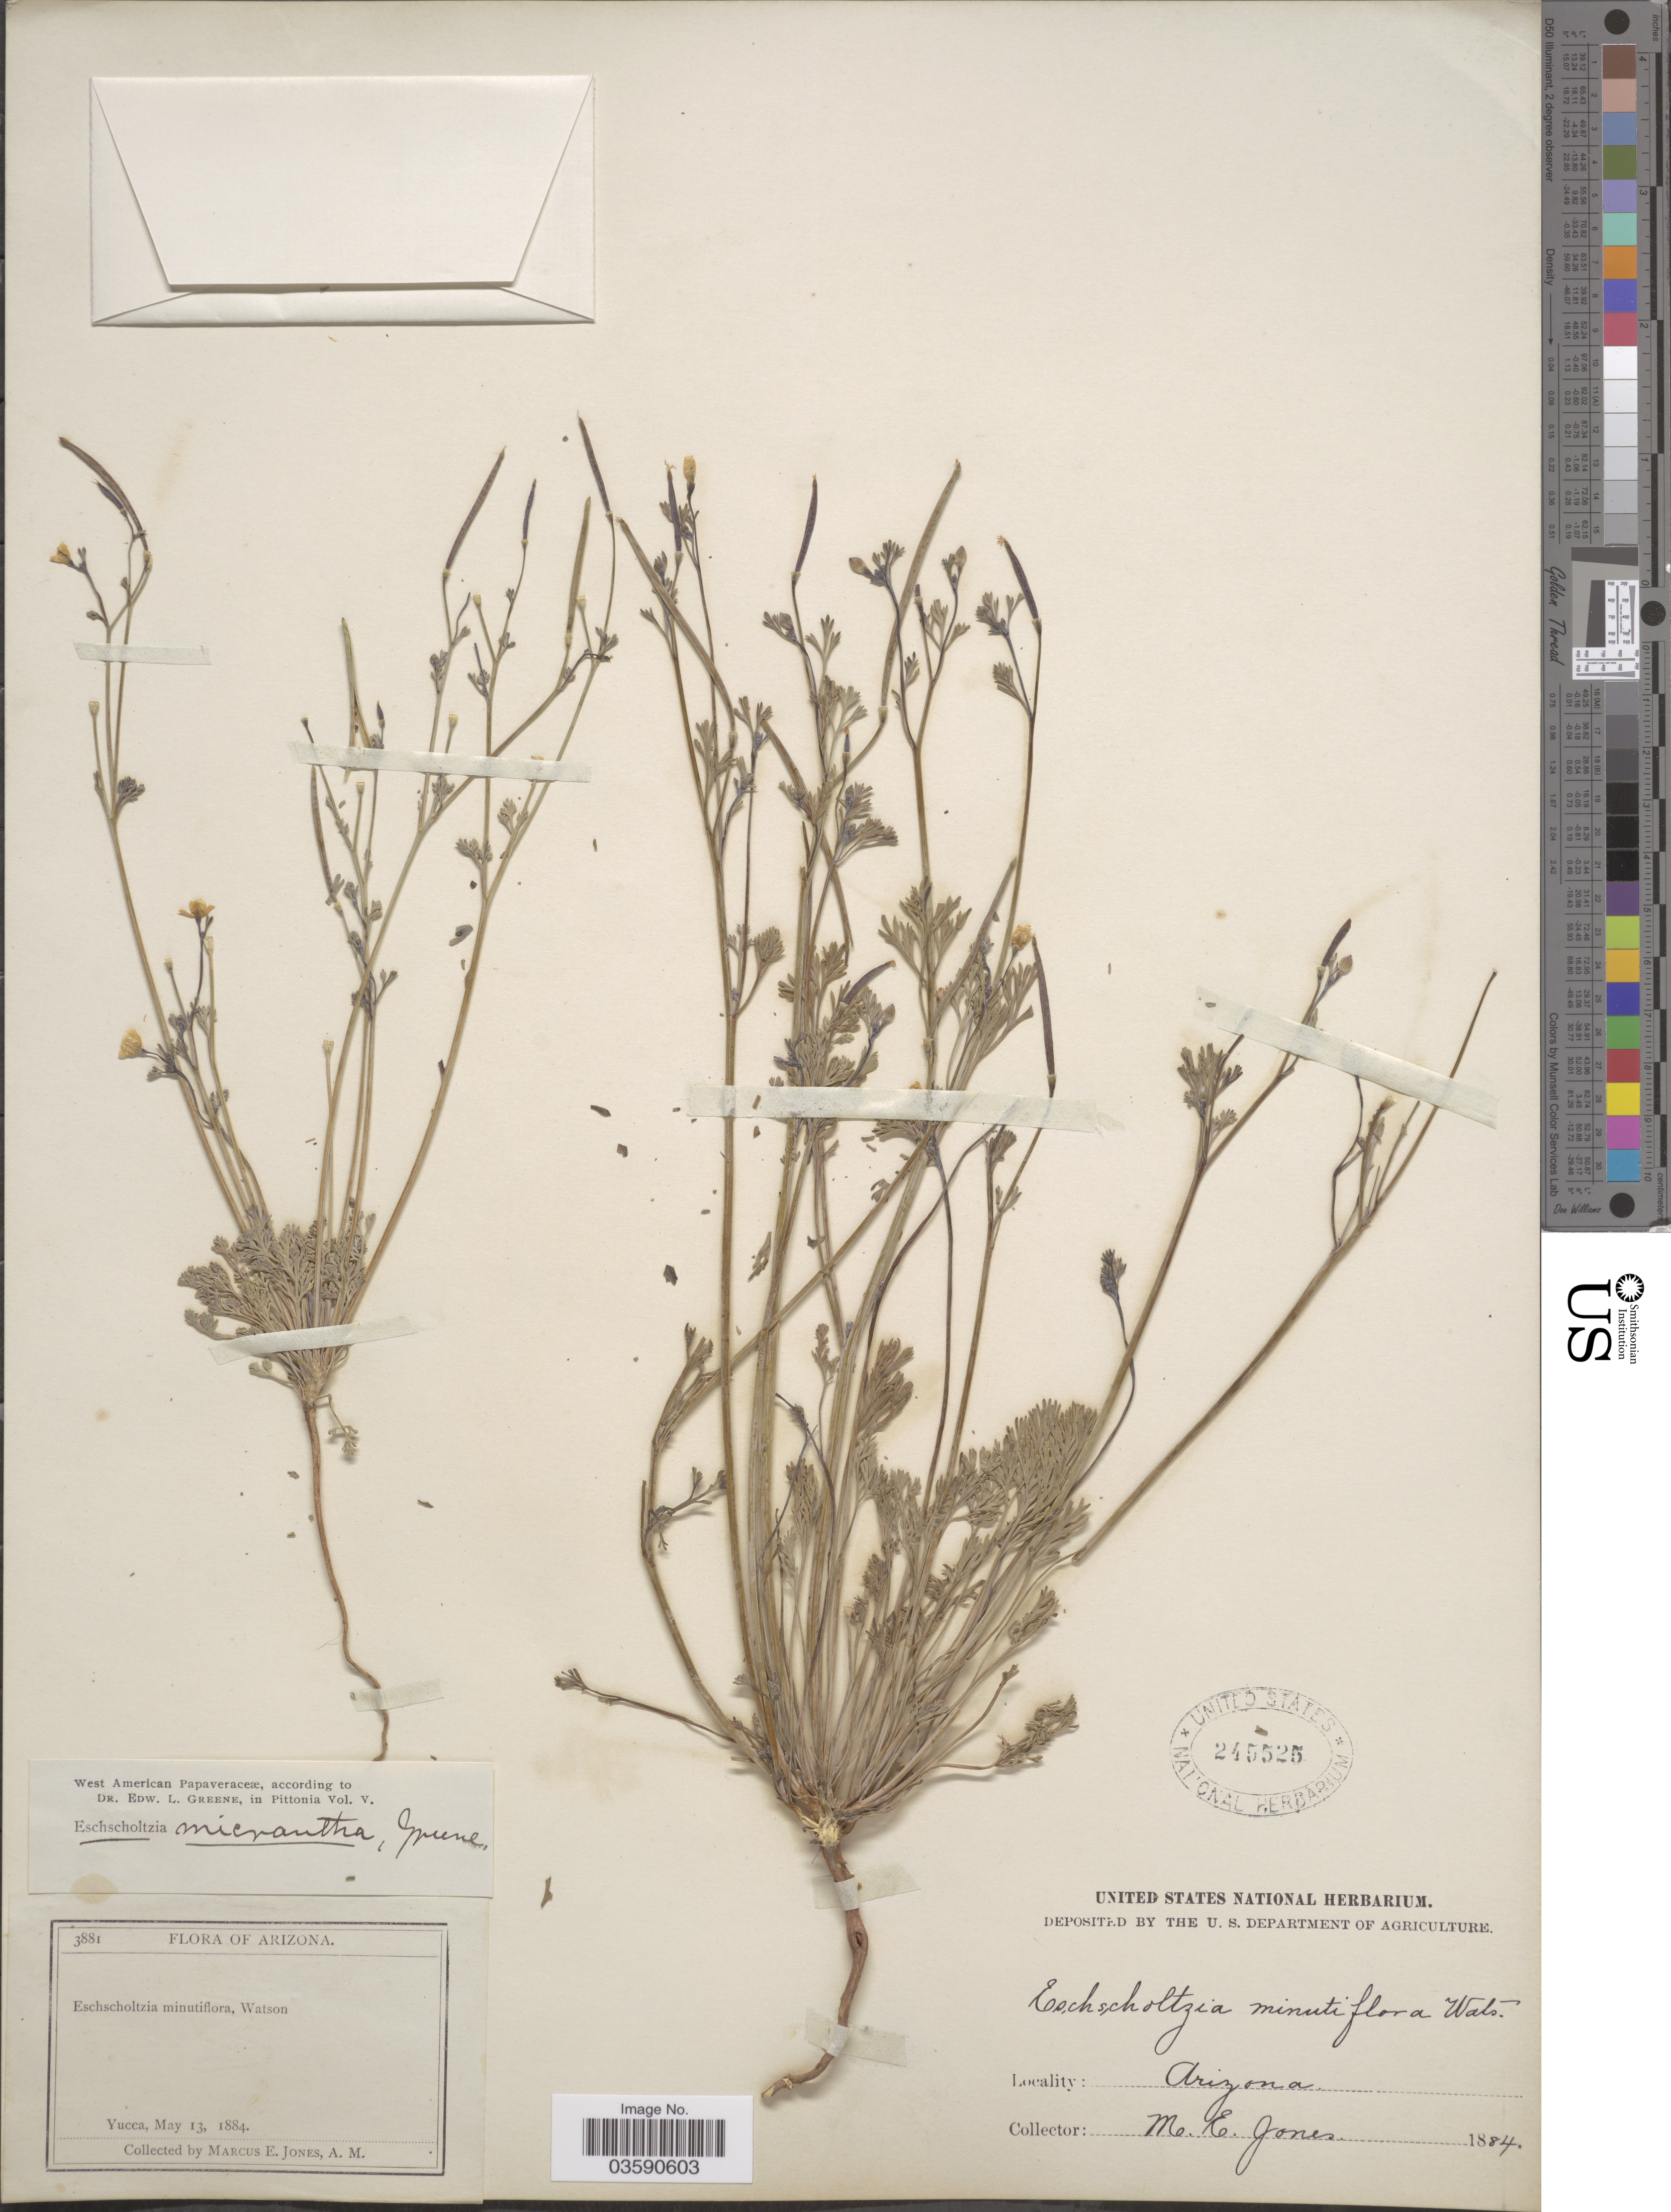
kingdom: Plantae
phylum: Tracheophyta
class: Magnoliopsida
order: Ranunculales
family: Papaveraceae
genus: Eschscholzia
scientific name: Eschscholzia minuscula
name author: Greene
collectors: M. E. Jones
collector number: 3881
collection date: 1884-05-13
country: United States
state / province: Arizona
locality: Yucca.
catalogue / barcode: US 245525